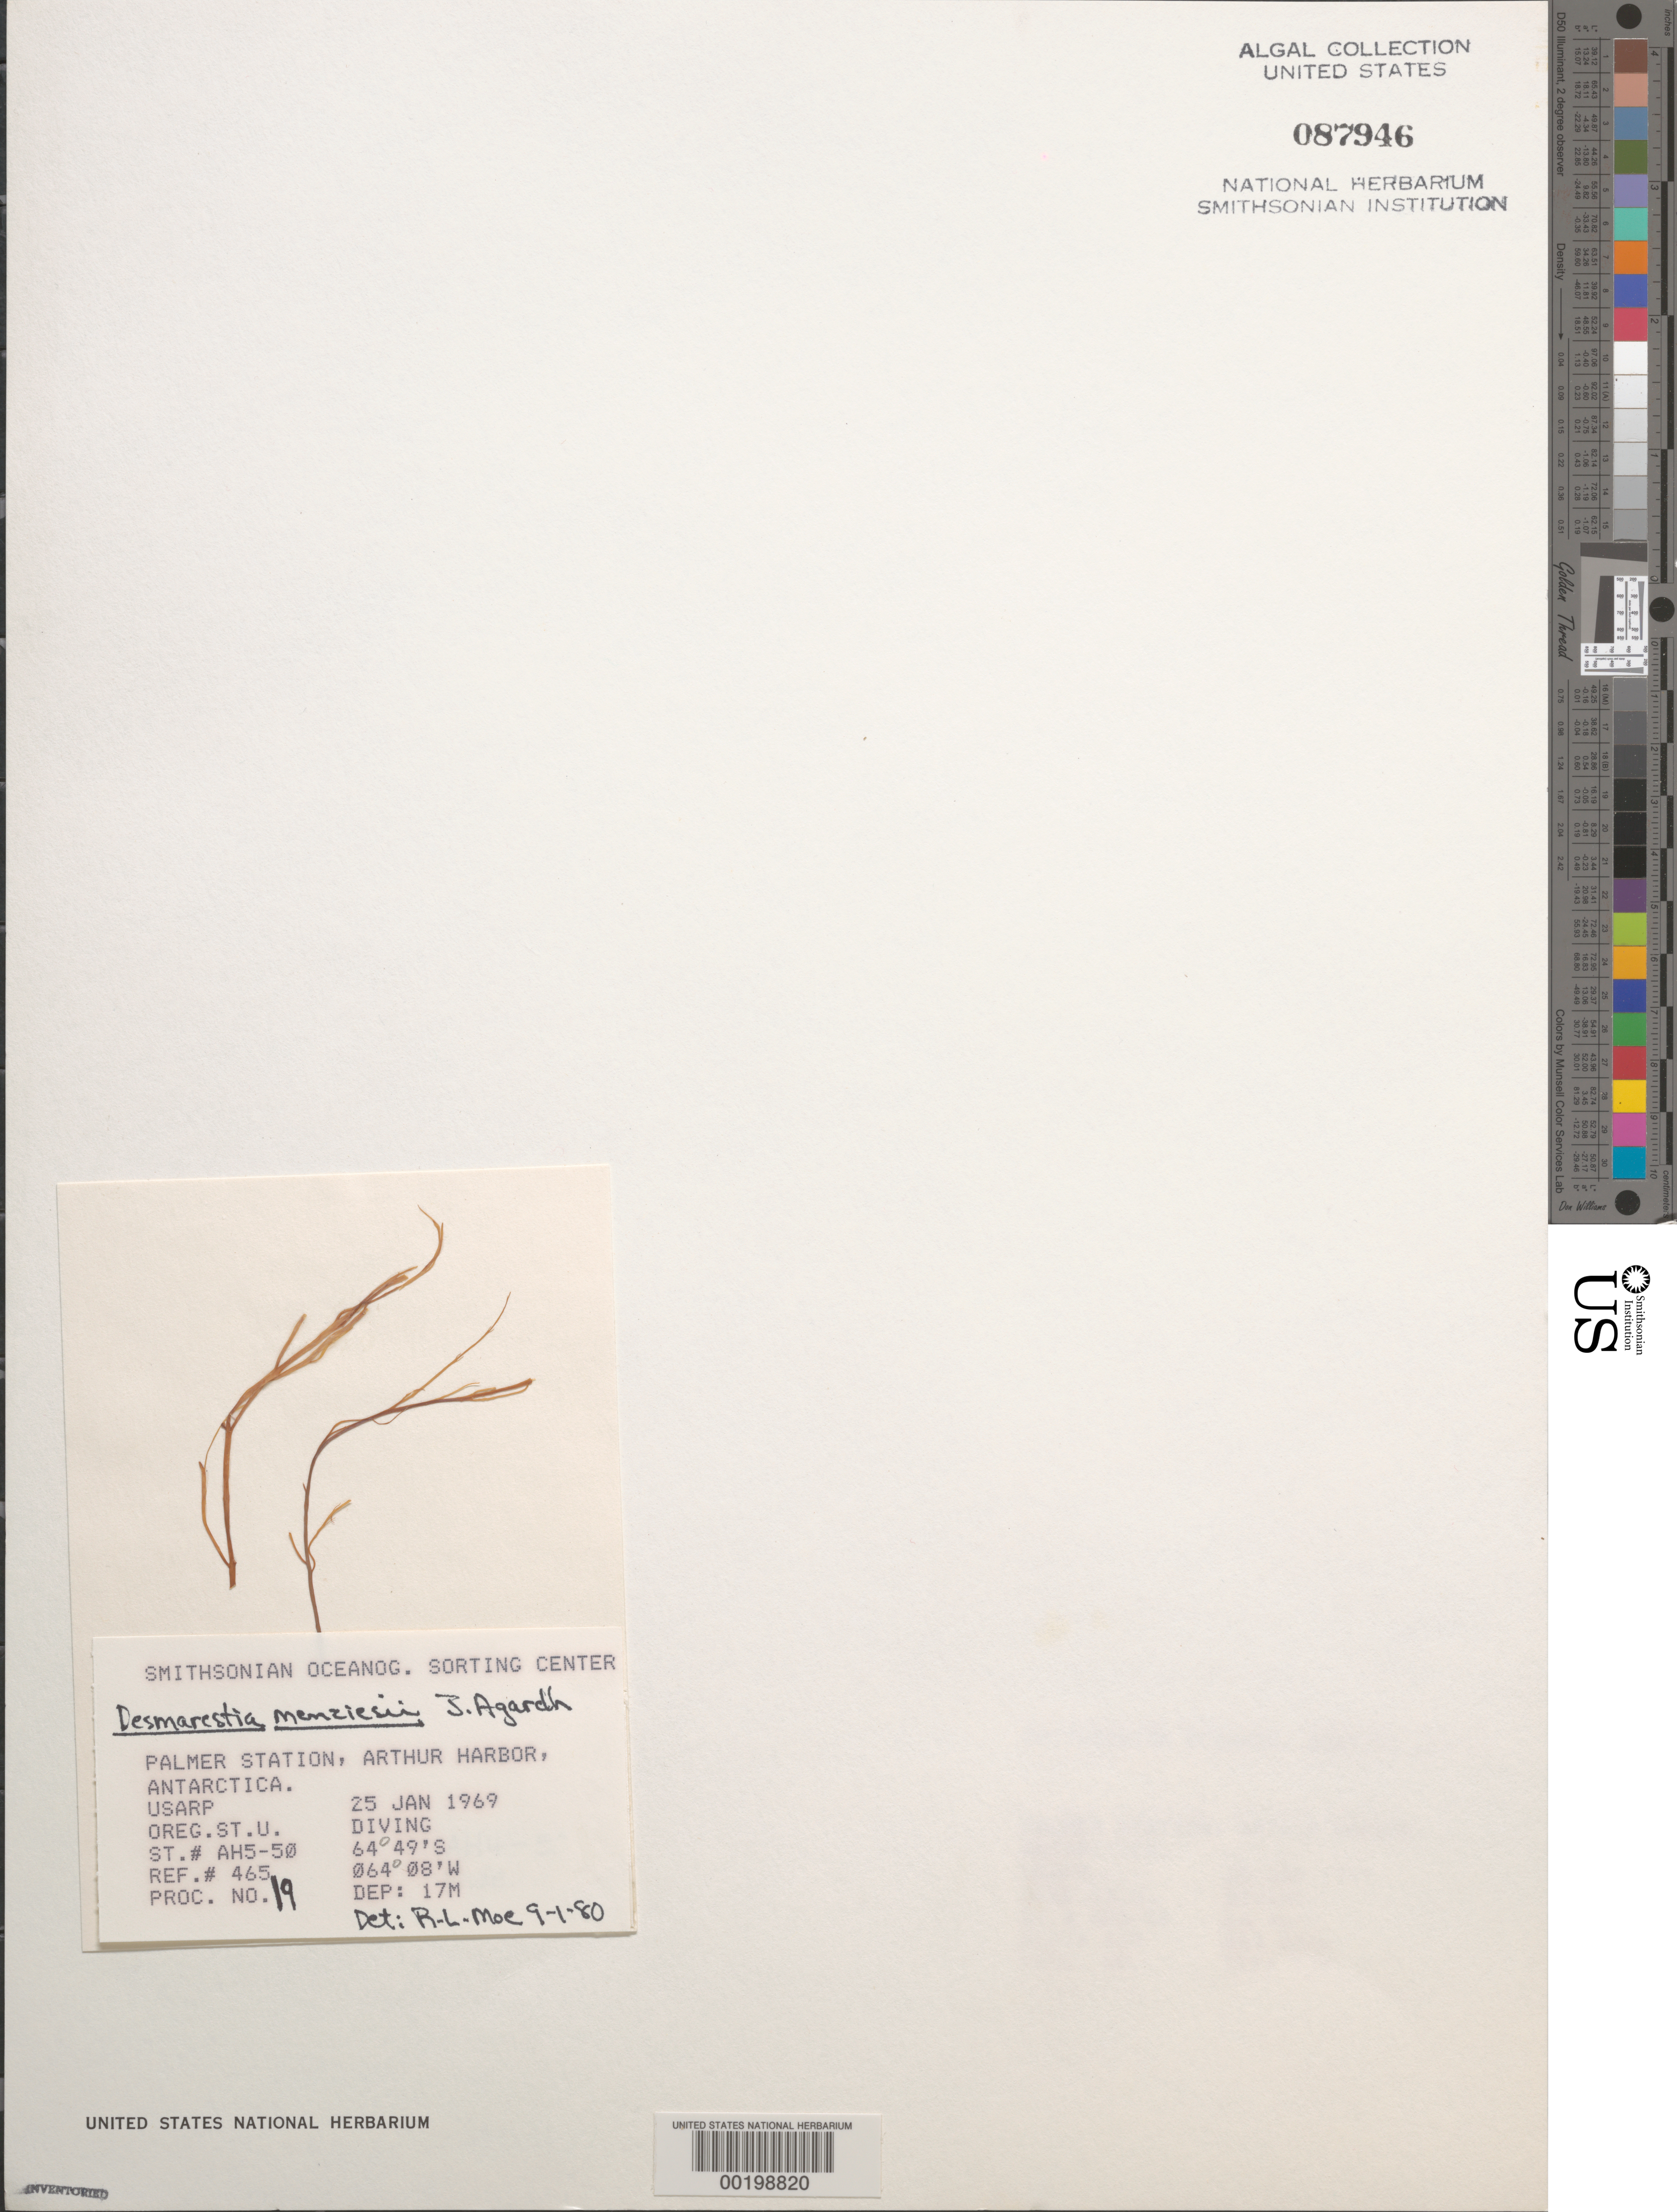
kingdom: Chromista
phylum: Ochrophyta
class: Phaeophyceae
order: Desmarestiales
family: Desmarestiaceae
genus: Desmarestia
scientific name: Desmarestia menziesii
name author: J. Agardh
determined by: Moe, R. L.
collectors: Oregon State University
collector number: Station Ah5-50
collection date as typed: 25 Jan 1969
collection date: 1969-01-25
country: Antarctica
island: Anvers Island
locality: Palmer Station, Arthur Harbor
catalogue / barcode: US 87946